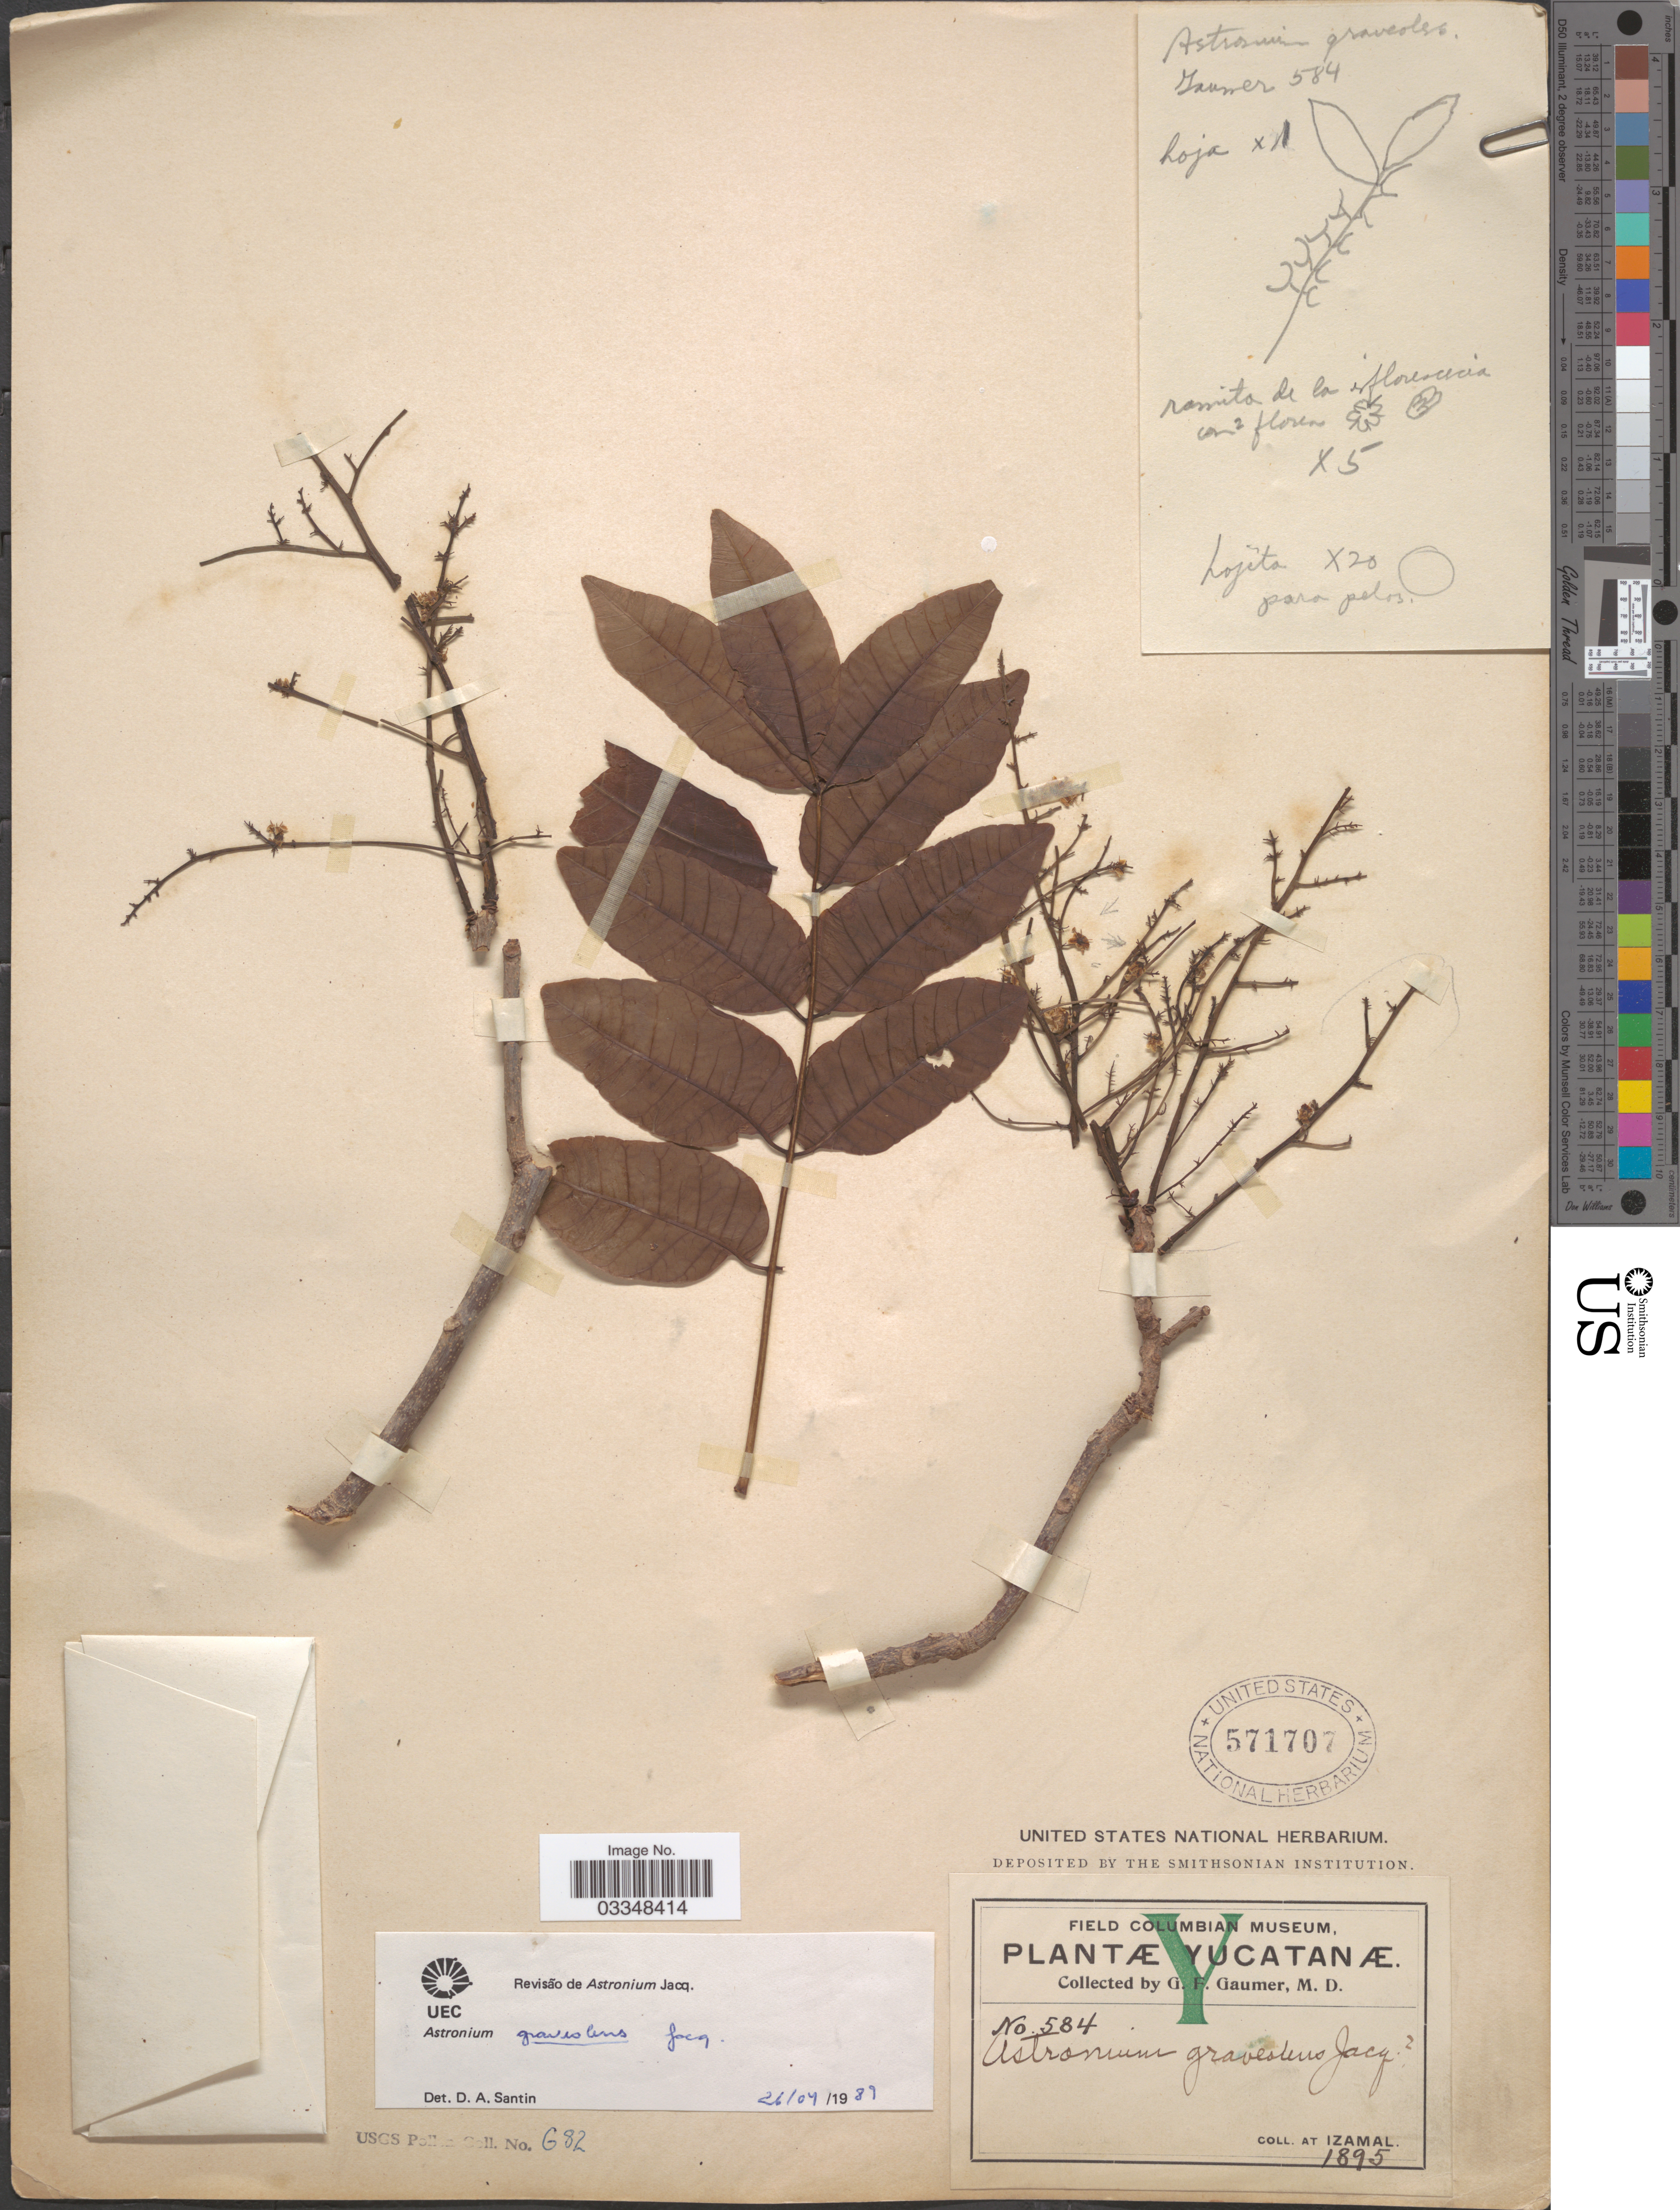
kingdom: Plantae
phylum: Tracheophyta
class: Magnoliopsida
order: Sapindales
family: Anacardiaceae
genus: Astronium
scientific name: Astronium graveolens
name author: Jacq.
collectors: G. Guamer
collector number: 584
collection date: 1895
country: Mexico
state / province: Yucatán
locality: At Izamal.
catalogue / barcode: US 571707